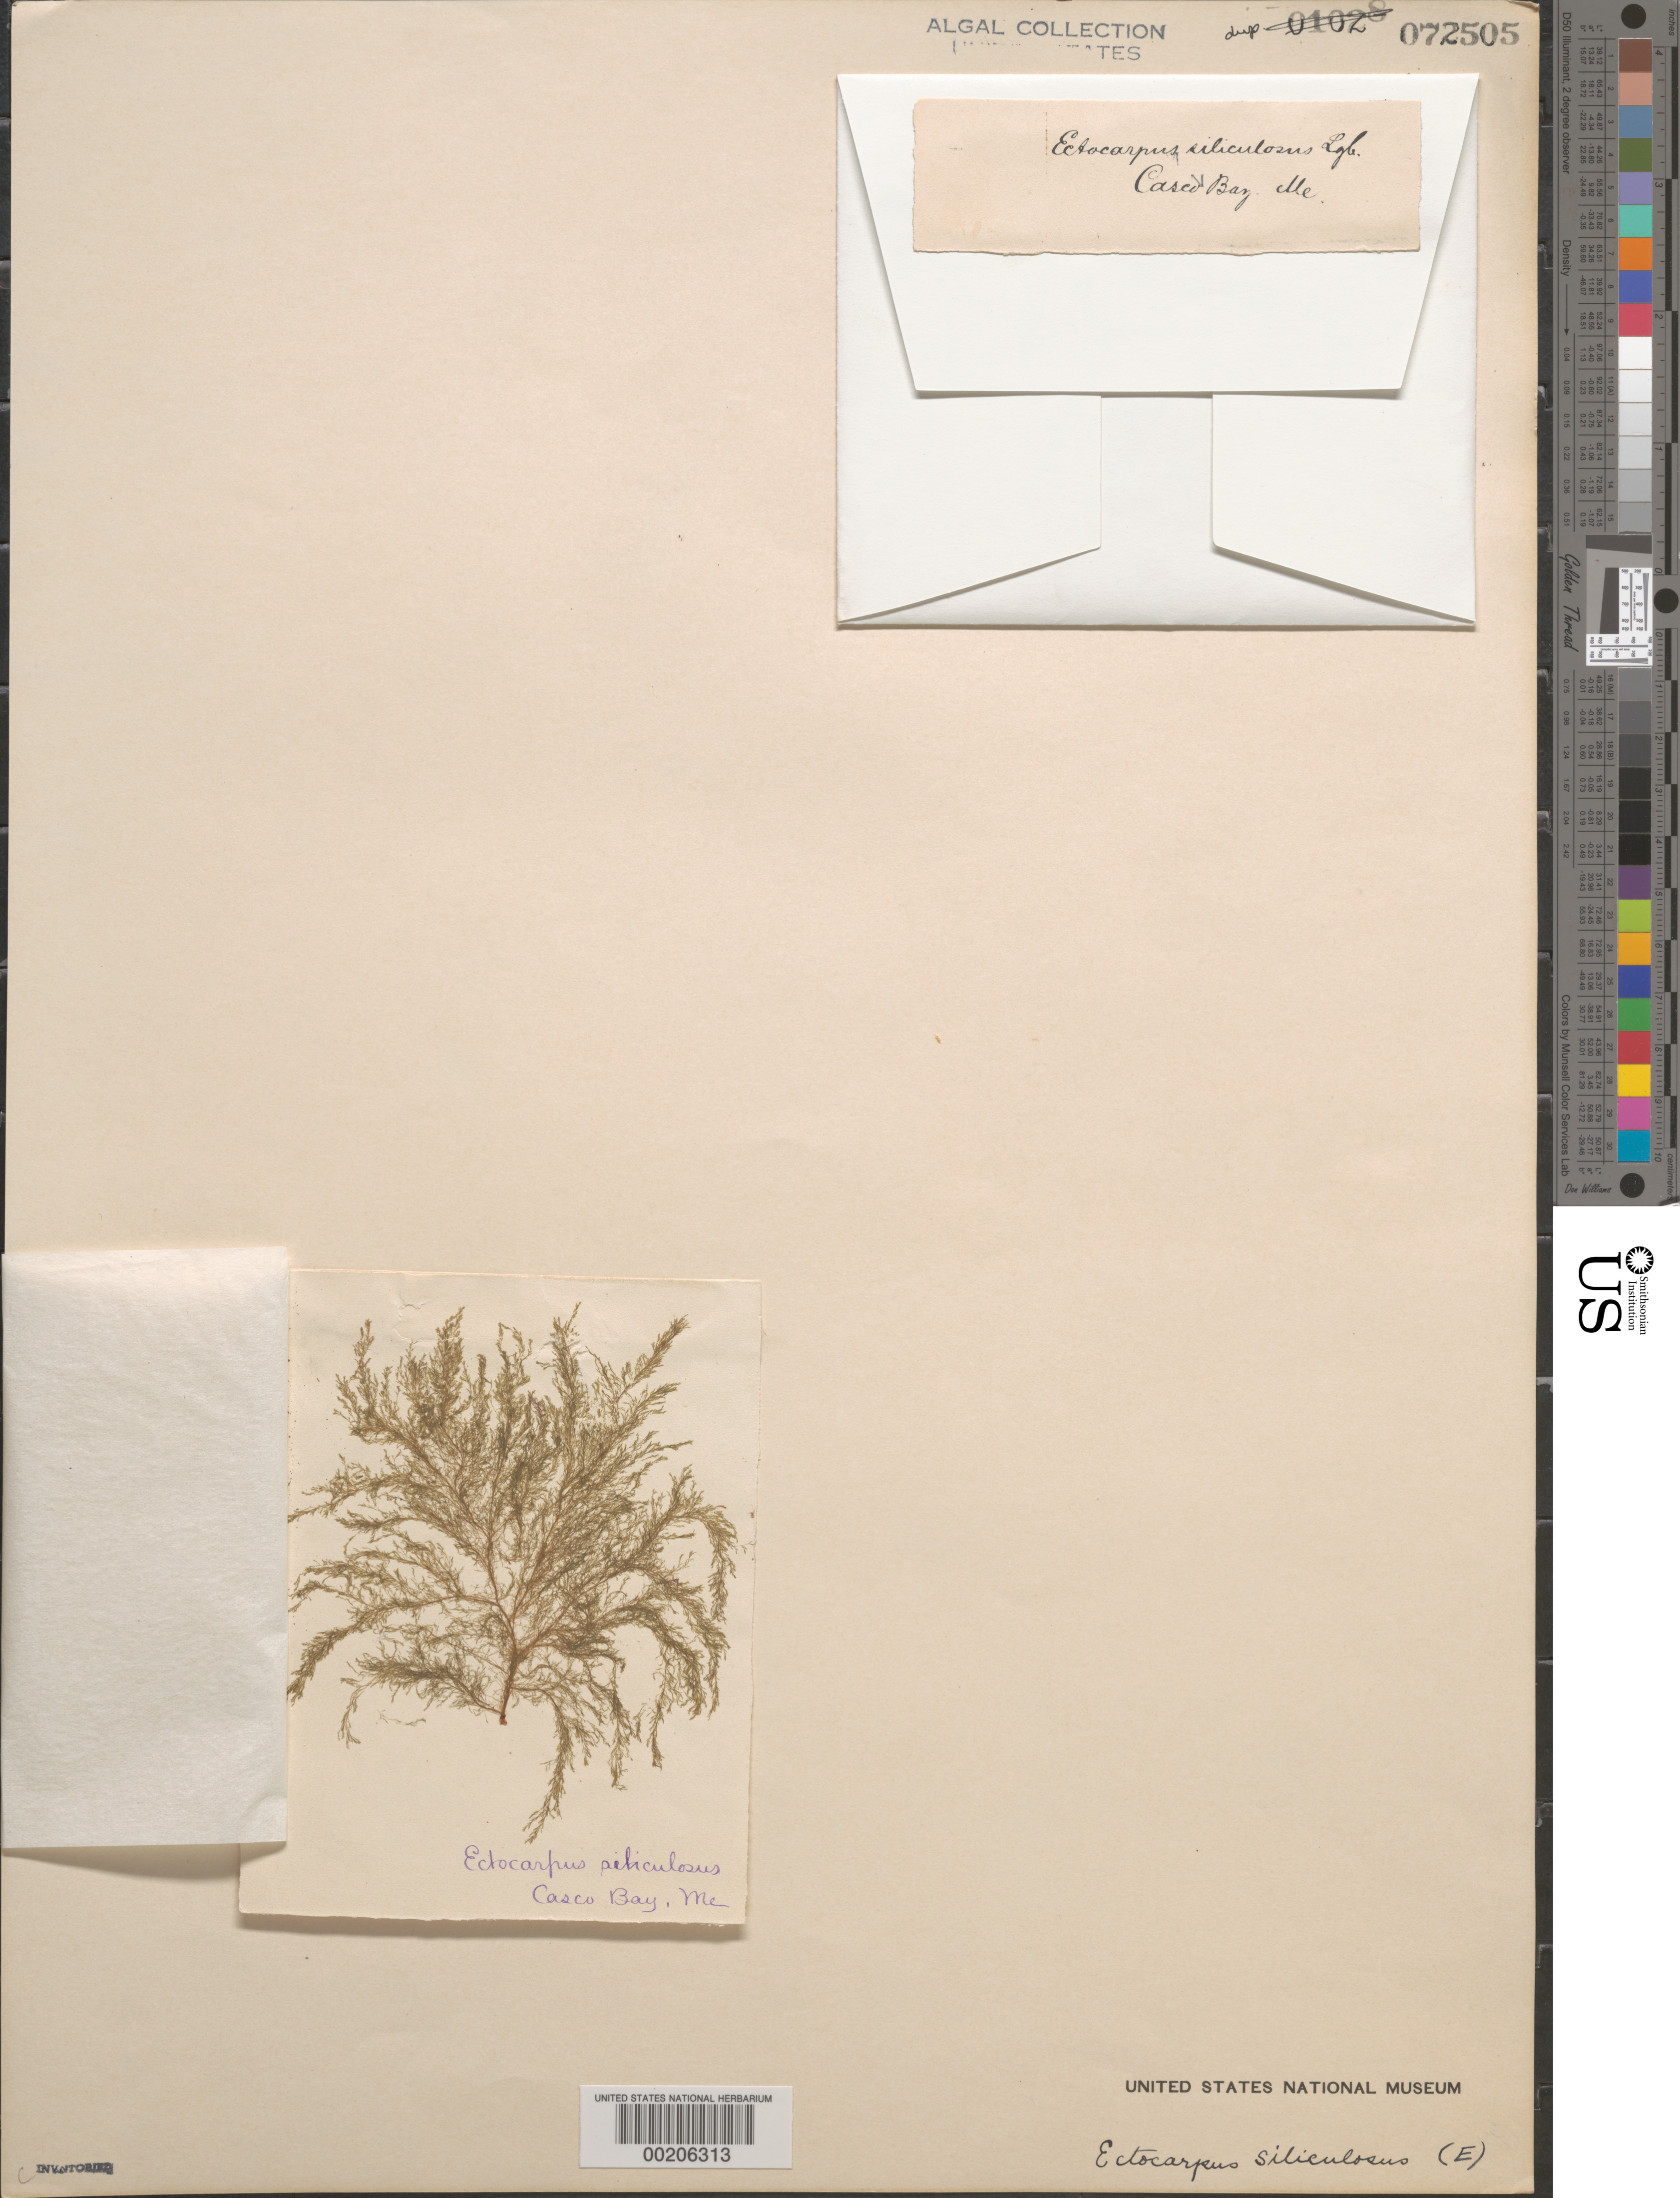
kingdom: Chromista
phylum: Ochrophyta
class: Phaeophyceae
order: Ectocarpales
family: Ectocarpaceae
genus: Ectocarpus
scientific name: Ectocarpus siliculosus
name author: (Dillwyn) Lyngbye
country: United States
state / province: Maine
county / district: Cumberland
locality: Casco Bay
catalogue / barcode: US 72505